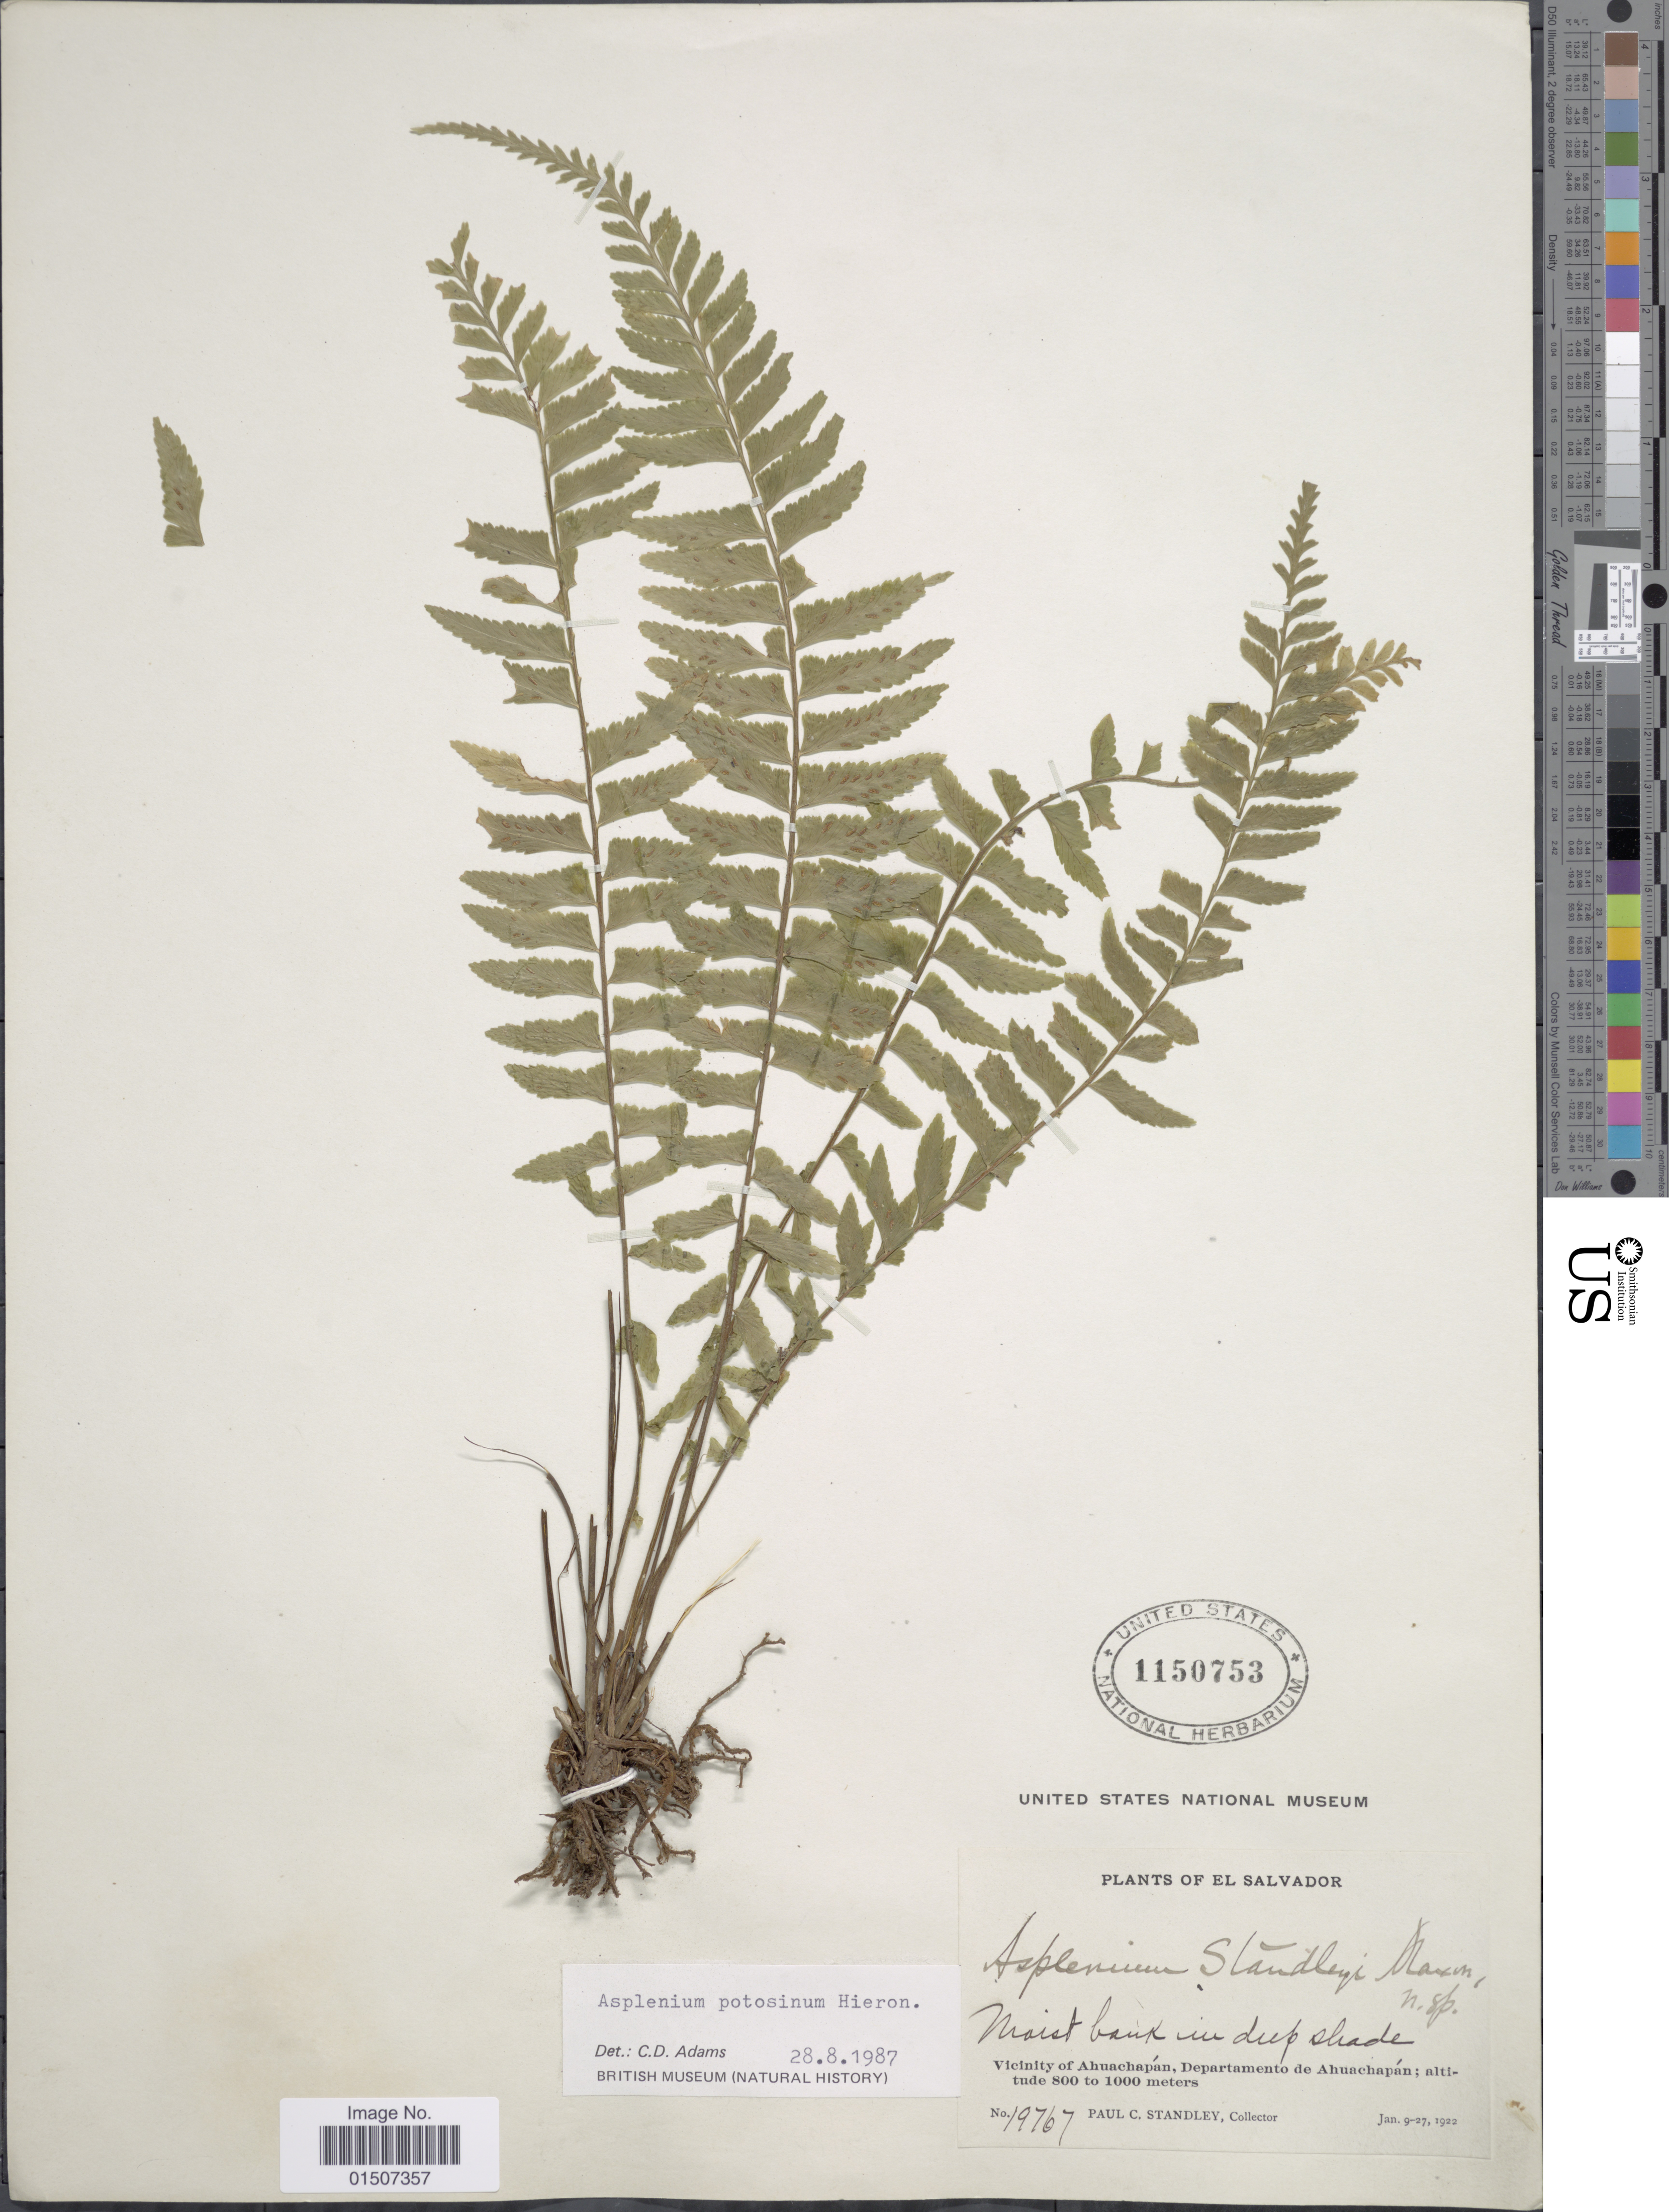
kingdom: Plantae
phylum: Tracheophyta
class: Polypodiopsida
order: Polypodiales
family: Aspleniaceae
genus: Asplenium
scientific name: Asplenium potosinum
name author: Hieron.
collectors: P. C. Standley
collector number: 19767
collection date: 1922-01-09/1922-01-27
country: El Salvador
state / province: Ahuachapan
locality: Vicinity of Ahuachapán, Departamento de Ahuachapán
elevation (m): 800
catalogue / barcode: US 1150753